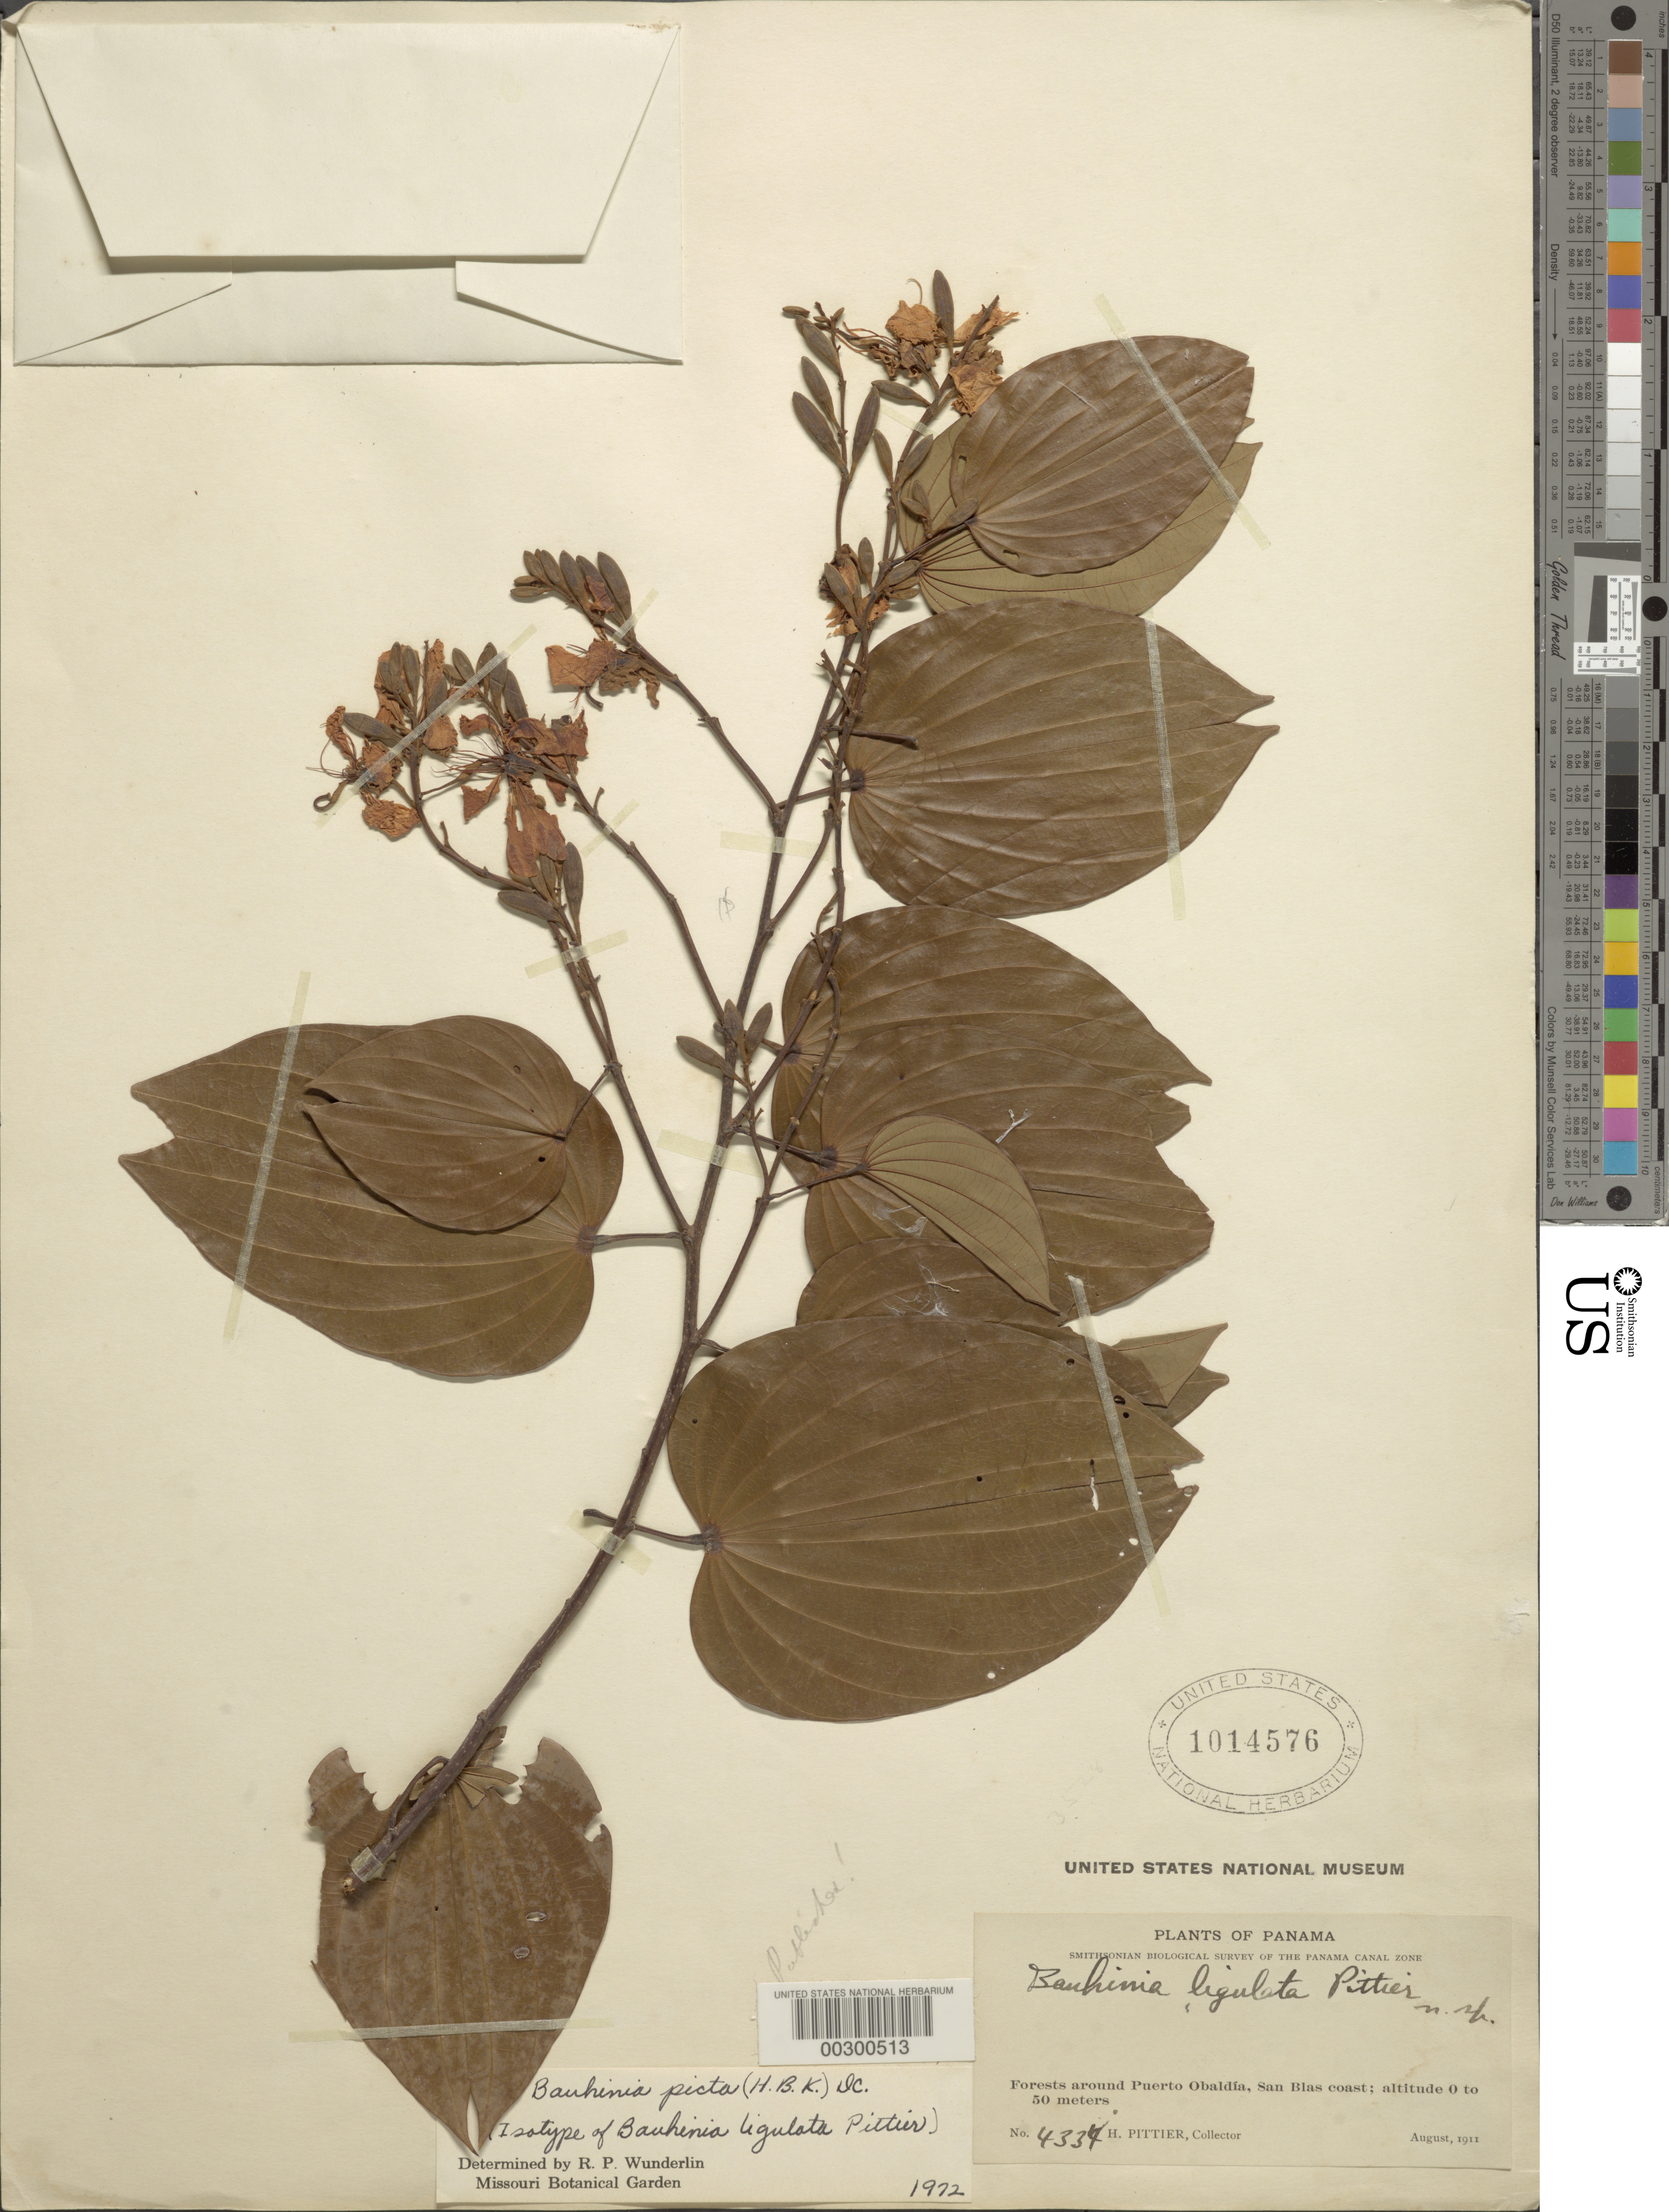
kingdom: Plantae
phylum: Tracheophyta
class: Magnoliopsida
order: Fabales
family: Fabaceae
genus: Bauhinia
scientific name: Bauhinia picta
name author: (Humb. & Bonpl.) DC.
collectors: H. F. Pittier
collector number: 4334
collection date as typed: Aug 1911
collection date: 1911-08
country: Panama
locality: Around Puerto Obaldia, San Blas Coast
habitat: Forests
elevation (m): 0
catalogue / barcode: US 1014576